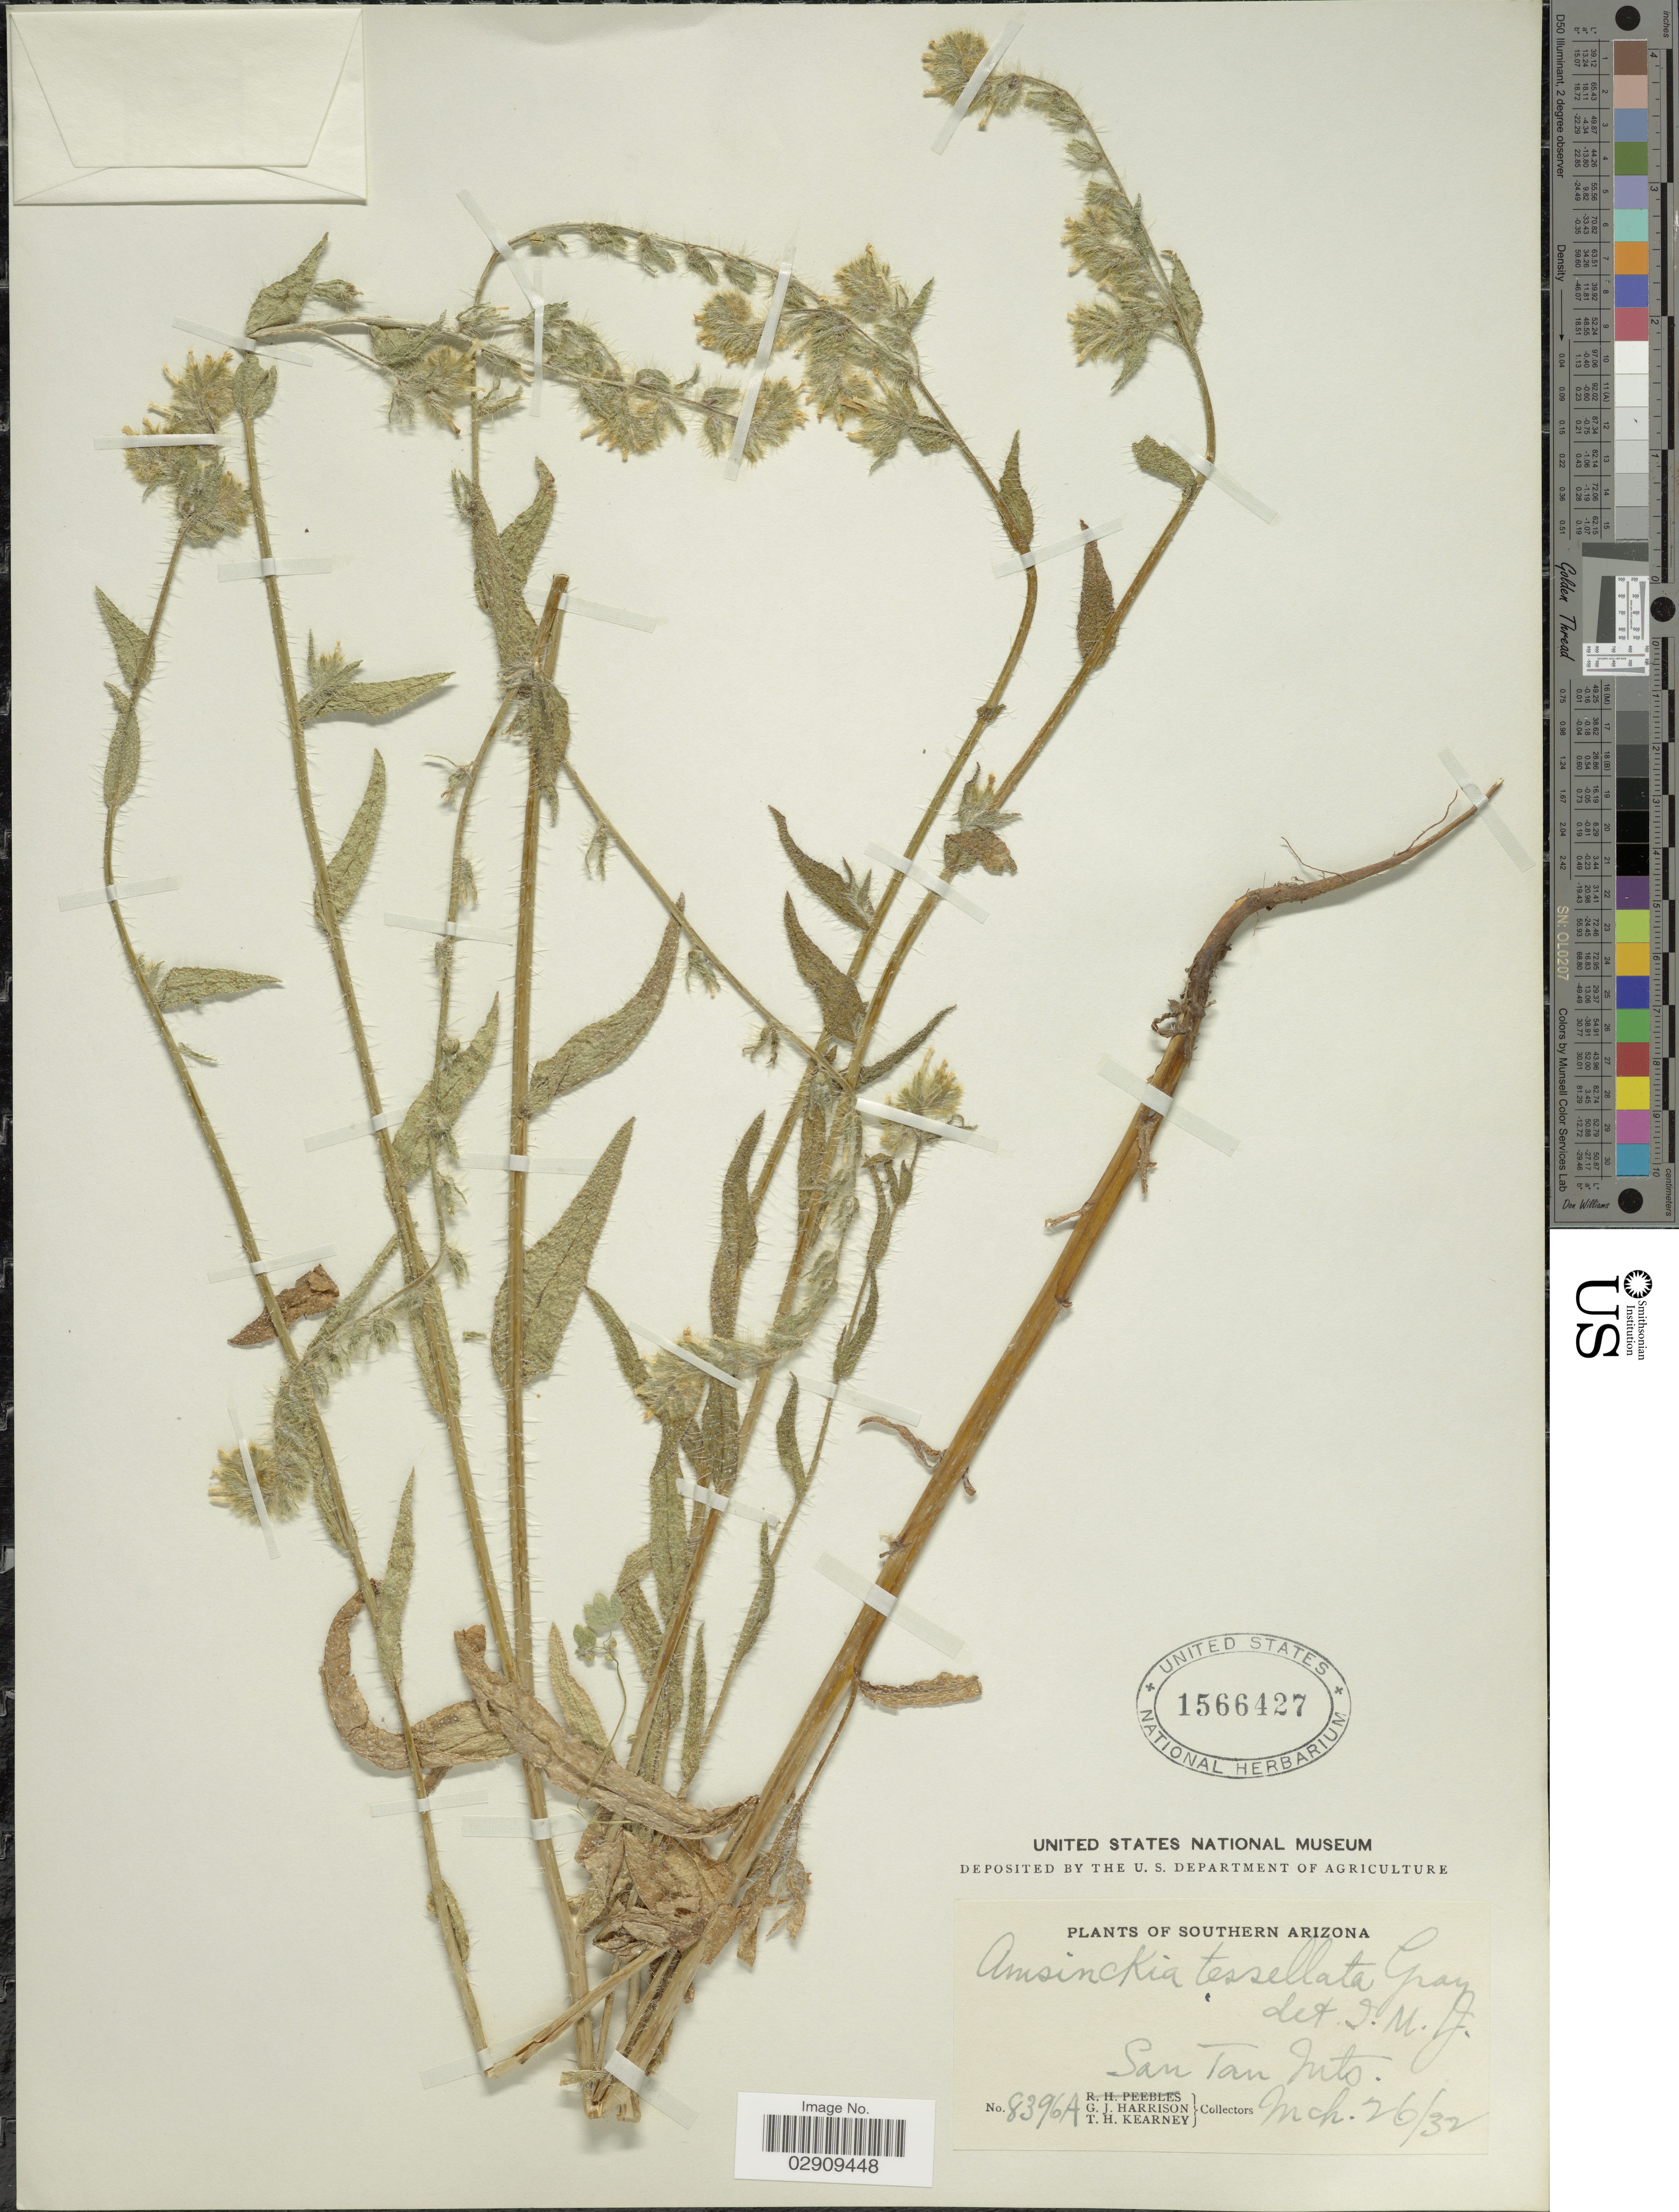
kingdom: Plantae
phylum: Tracheophyta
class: Magnoliopsida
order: Boraginales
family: Boraginaceae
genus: Amsinckia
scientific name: Amsinckia tessellata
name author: A. Gray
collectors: G. J. Harrison & T. H. Kearney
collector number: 8396A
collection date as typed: Transcribed d/m/y: 26/3/32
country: United States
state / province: Arizona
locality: South Arizona. San Tan Mts.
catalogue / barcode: US 1566427